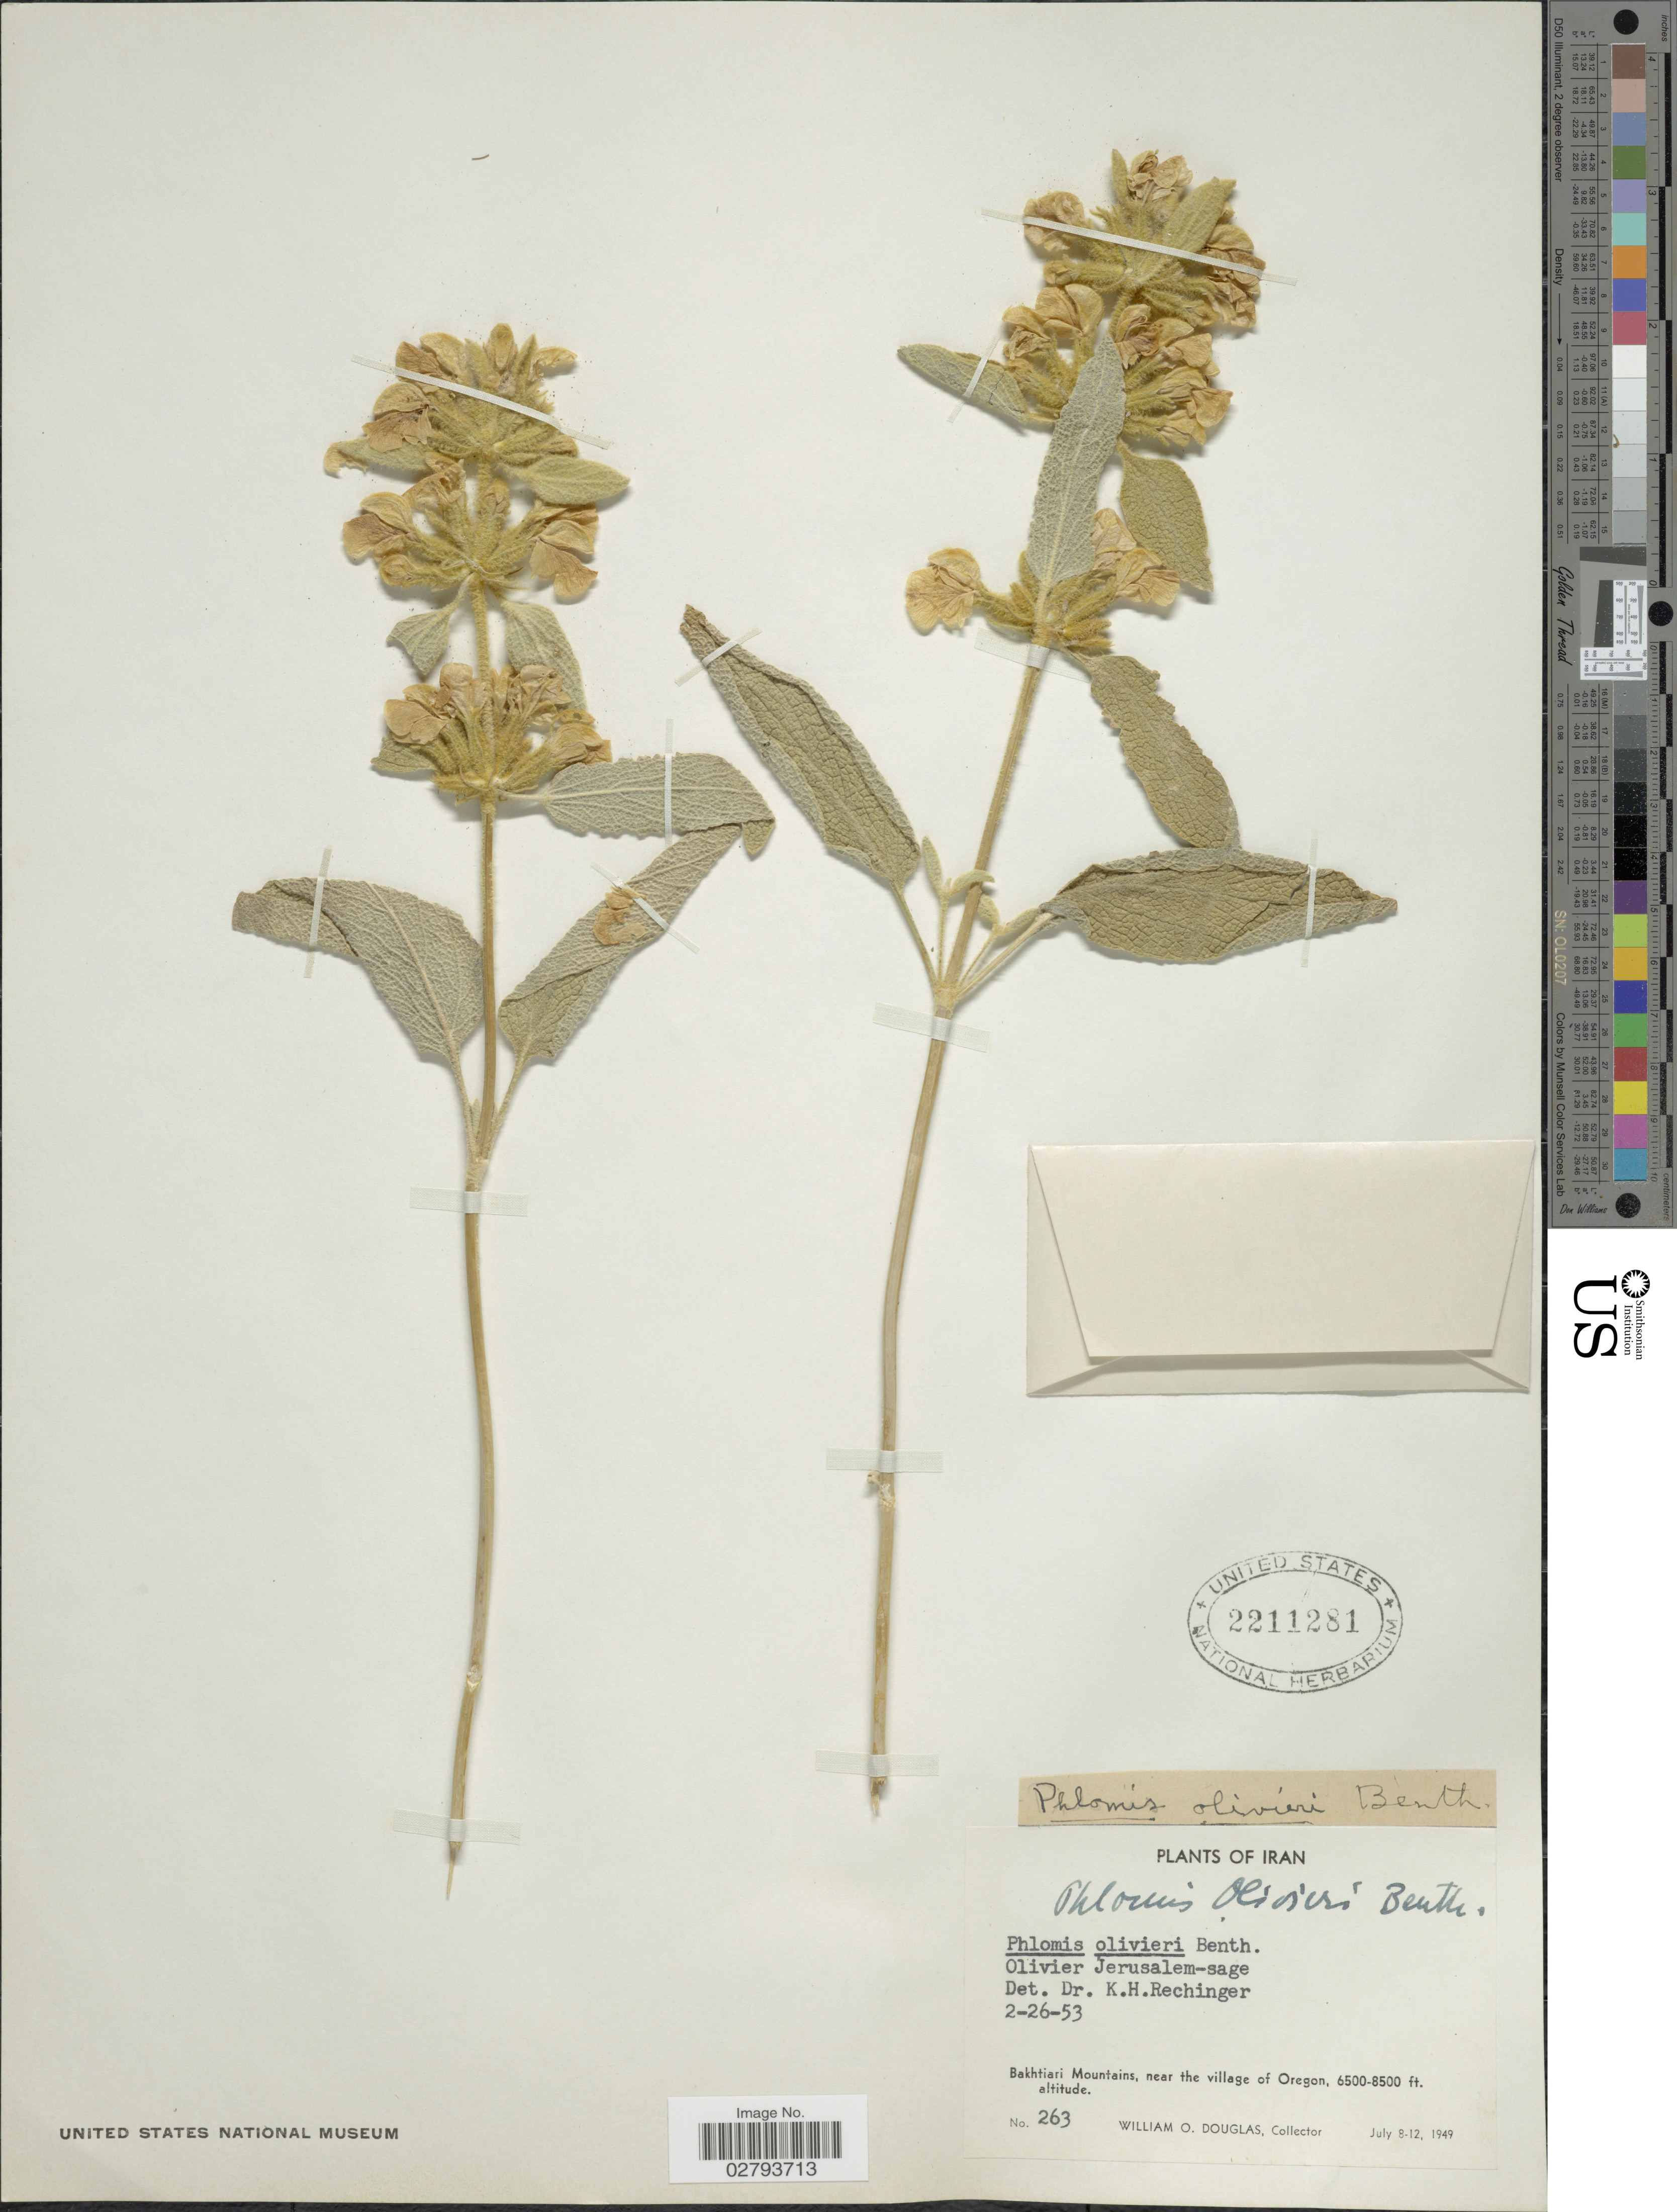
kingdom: Plantae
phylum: Tracheophyta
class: Magnoliopsida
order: Lamiales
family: Lamiaceae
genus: Phlomis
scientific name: Phlomis olivieri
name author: Benth.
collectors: W. Douglas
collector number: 263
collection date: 1949-07-08/1949-07-12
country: Iran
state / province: Chahar Mahaal and Bakhtiari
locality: Bakthiari Mountains, near the village of Oregon.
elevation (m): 1981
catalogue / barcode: US 2211281